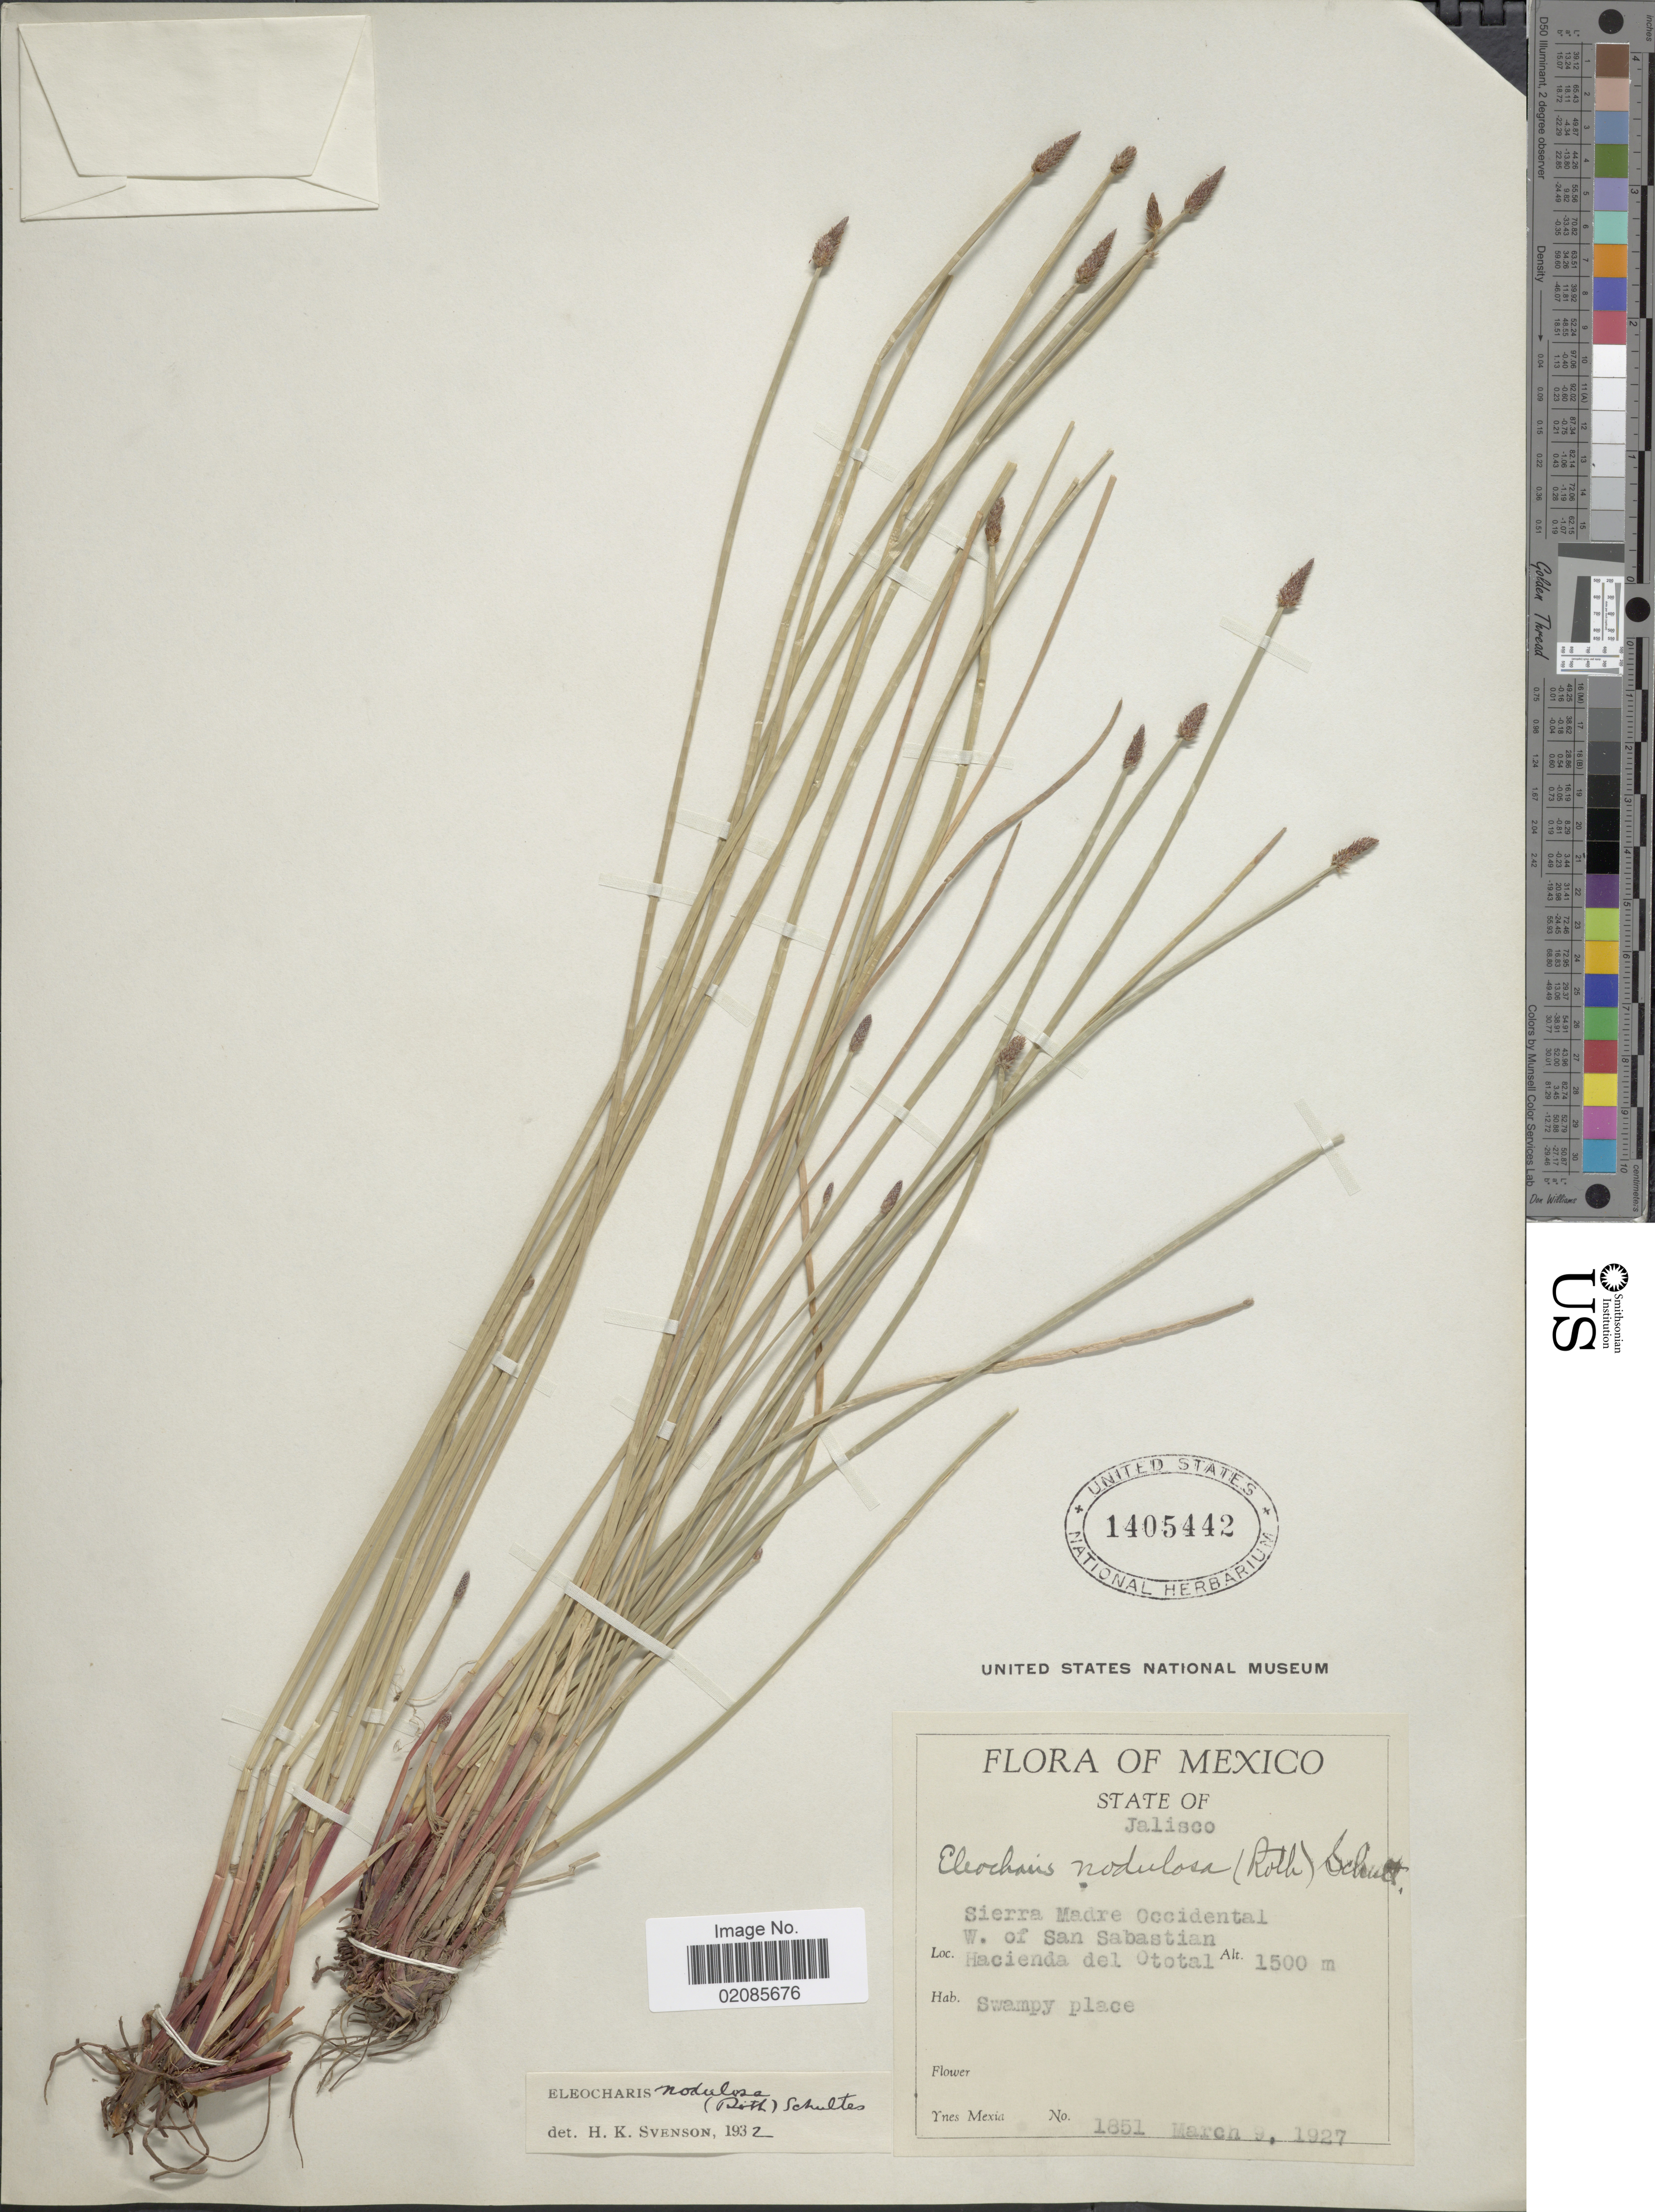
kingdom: Plantae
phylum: Tracheophyta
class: Liliopsida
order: Poales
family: Cyperaceae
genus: Eleocharis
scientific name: Eleocharis montana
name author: (Kunth) Roem. & Schult.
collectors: Y. Mexia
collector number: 1851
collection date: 1927-03-09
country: Mexico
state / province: Jalisco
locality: Sierra Madre Occidental W. of San Sabastian, Hacienda del Ototal.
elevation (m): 1500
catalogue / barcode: US 1405442